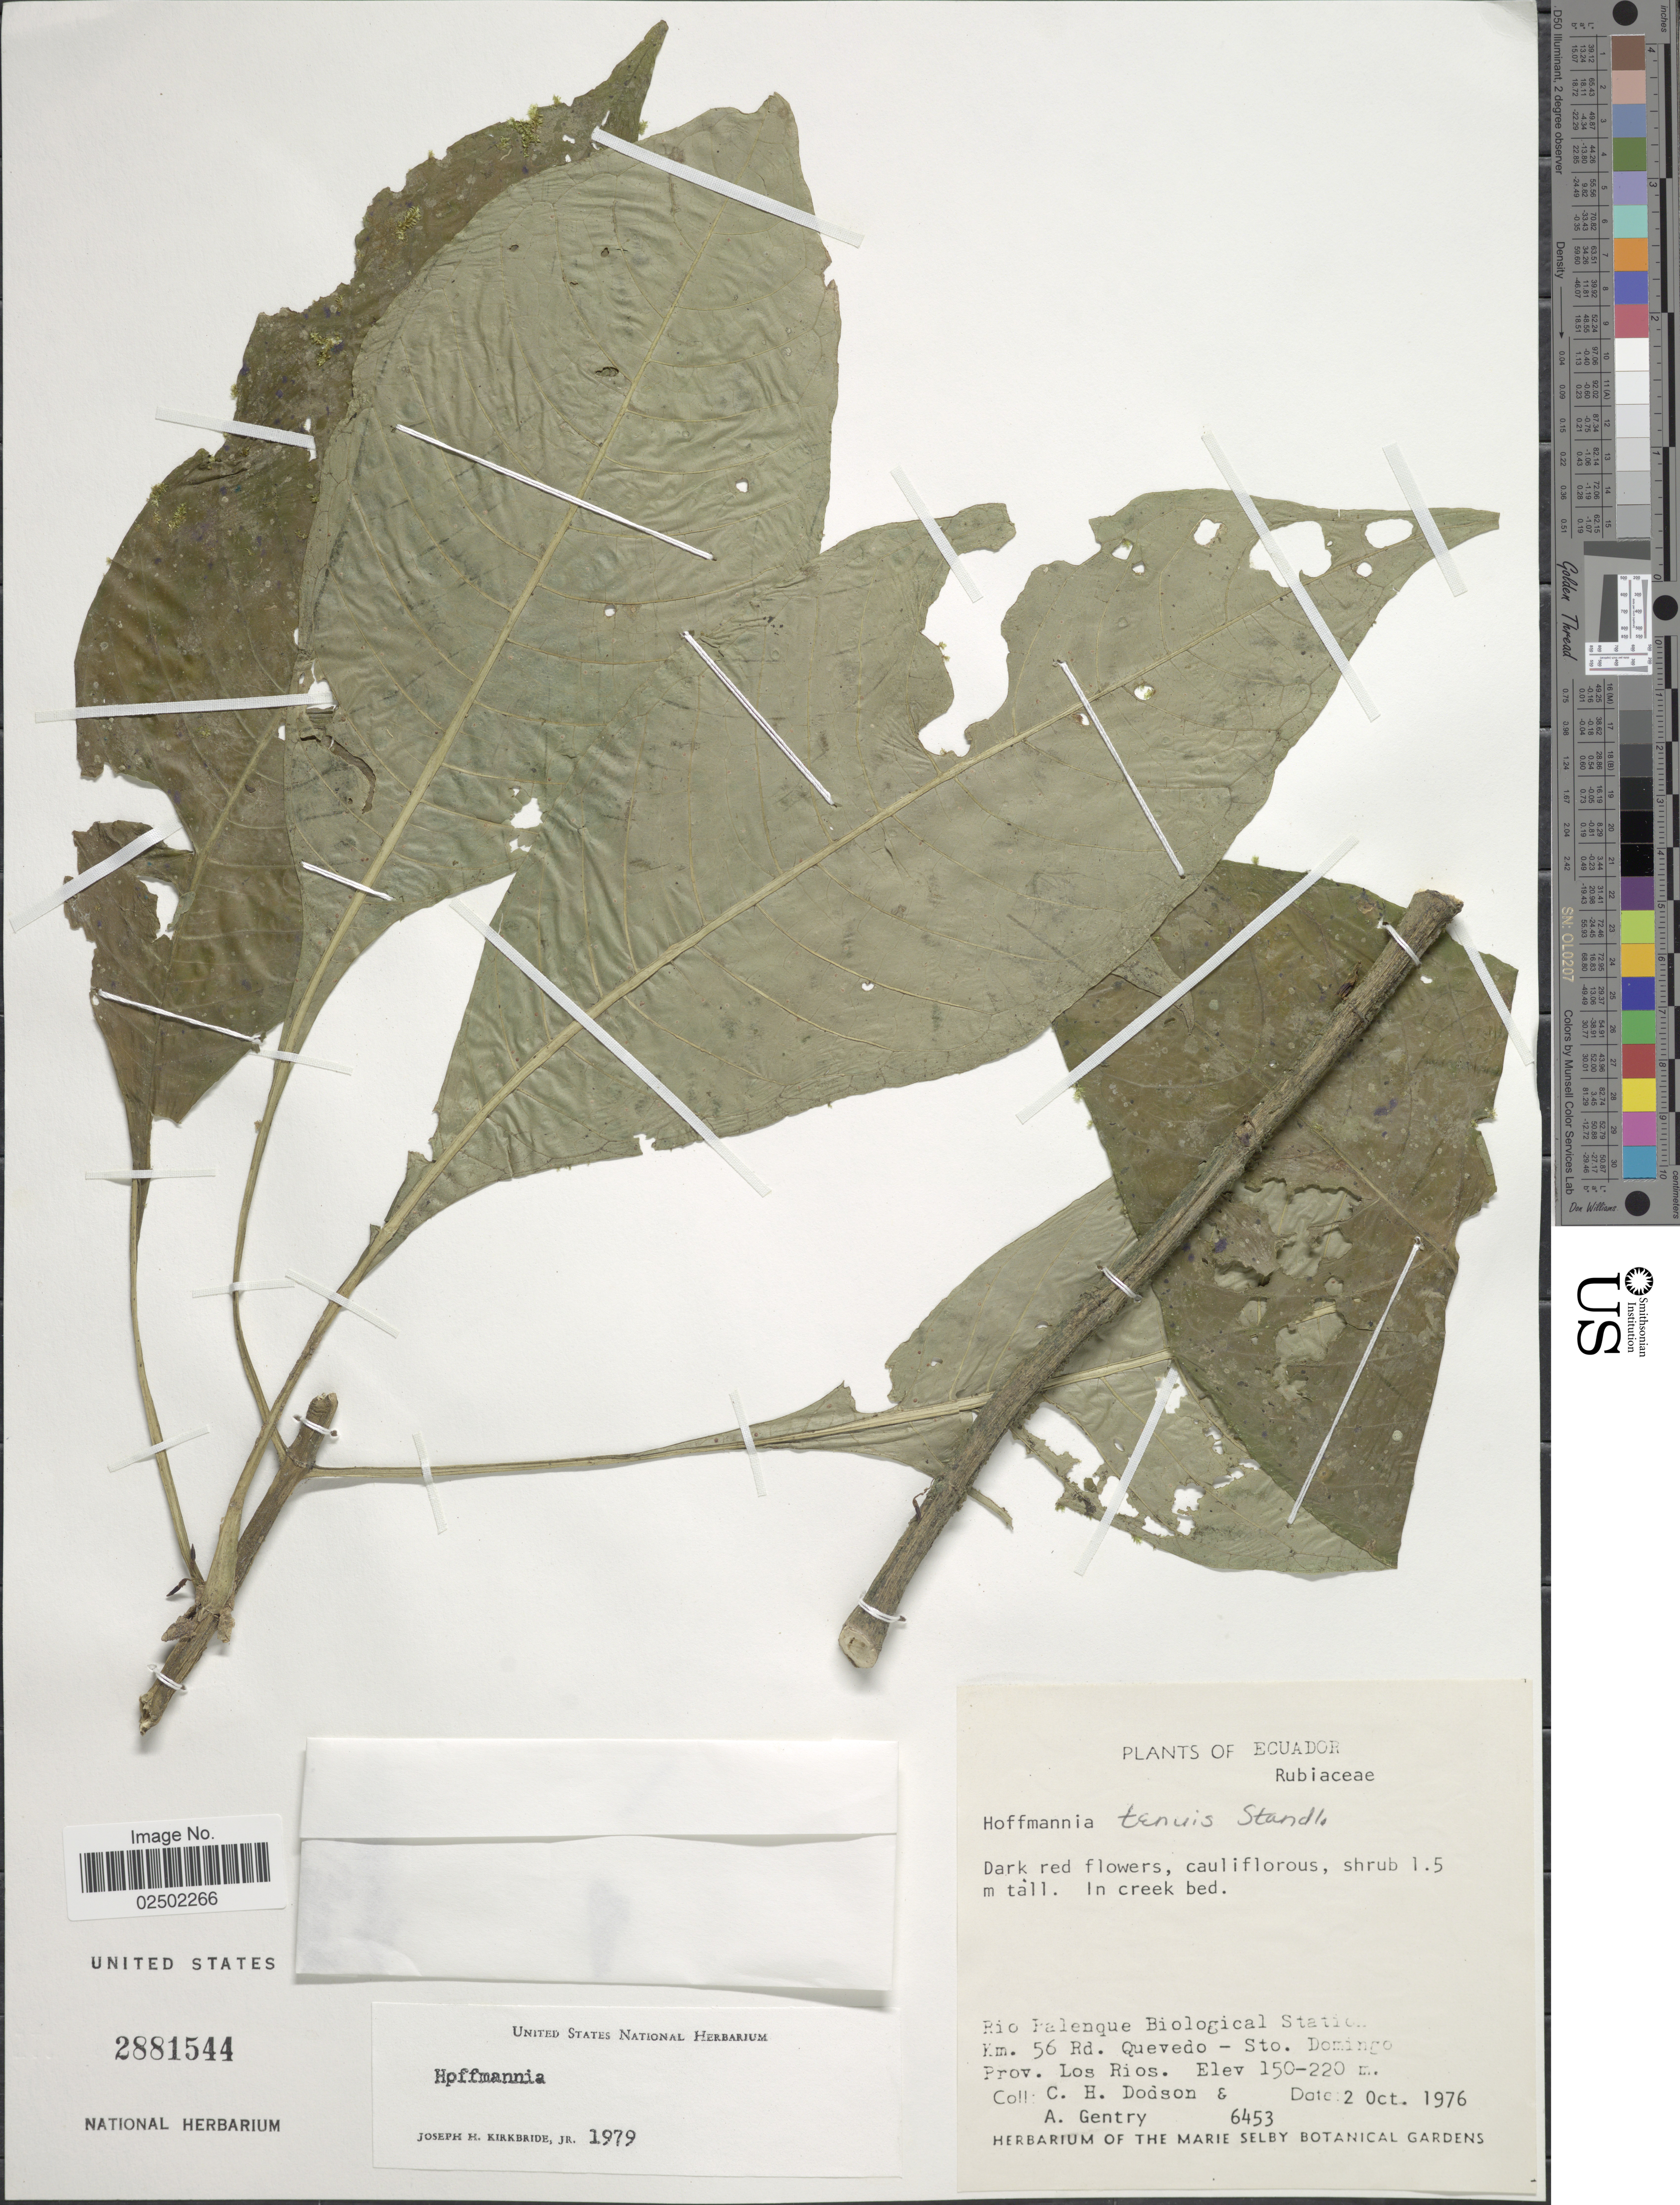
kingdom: Plantae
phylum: Tracheophyta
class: Magnoliopsida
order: Gentianales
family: Rubiaceae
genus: Hoffmannia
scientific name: Hoffmannia tenuis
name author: Standl.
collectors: C. H. Dodson & A. H. Gentry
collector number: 6453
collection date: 1976-10-02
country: Ecuador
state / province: Los Ríos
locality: Rio Palenque Biological Station, Km. 56 Rd. Quevedo - Sto. Domingo, Prov. Los Rios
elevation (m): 150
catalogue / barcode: US 2881544